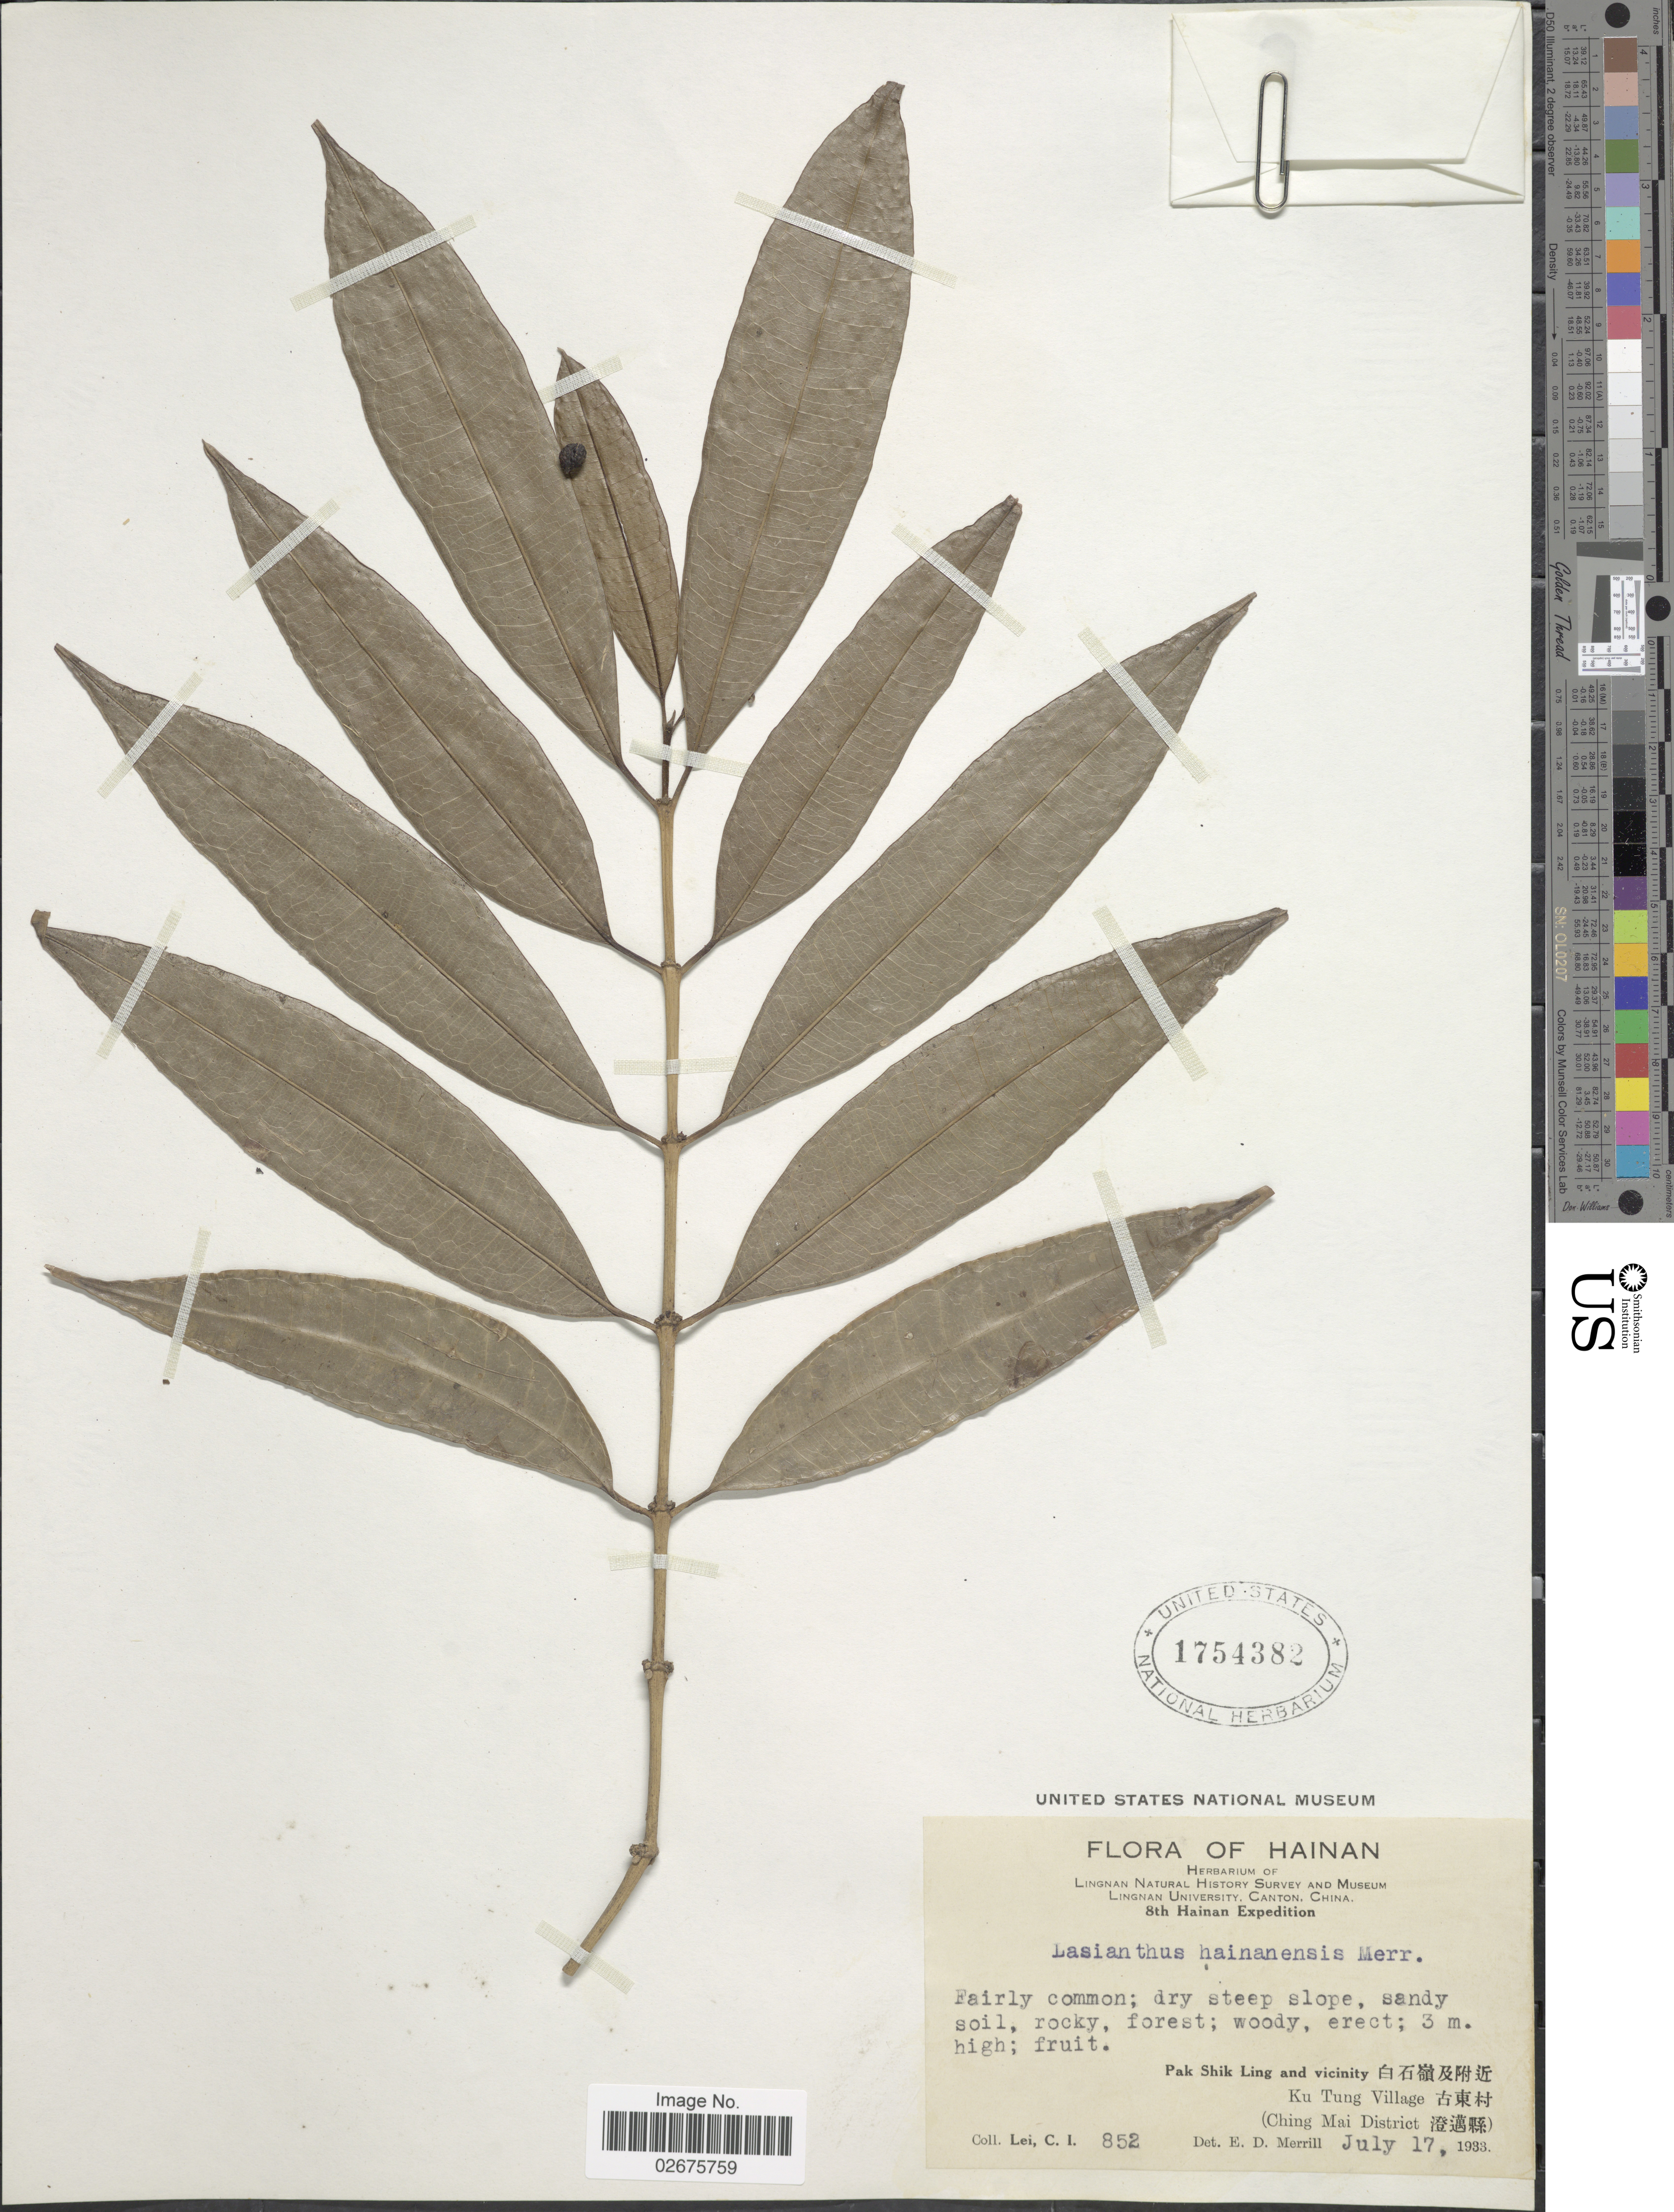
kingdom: Plantae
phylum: Tracheophyta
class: Magnoliopsida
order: Gentianales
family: Rubiaceae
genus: Lasianthus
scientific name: Lasianthus hainanensis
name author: Merr.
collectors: C. I. Lei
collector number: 852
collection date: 1933-07-17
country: China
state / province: Hainan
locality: Hainan, Pak Shik Ling and vicinity, Ku Tung Village (Ching Mai District)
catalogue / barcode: US 1754382